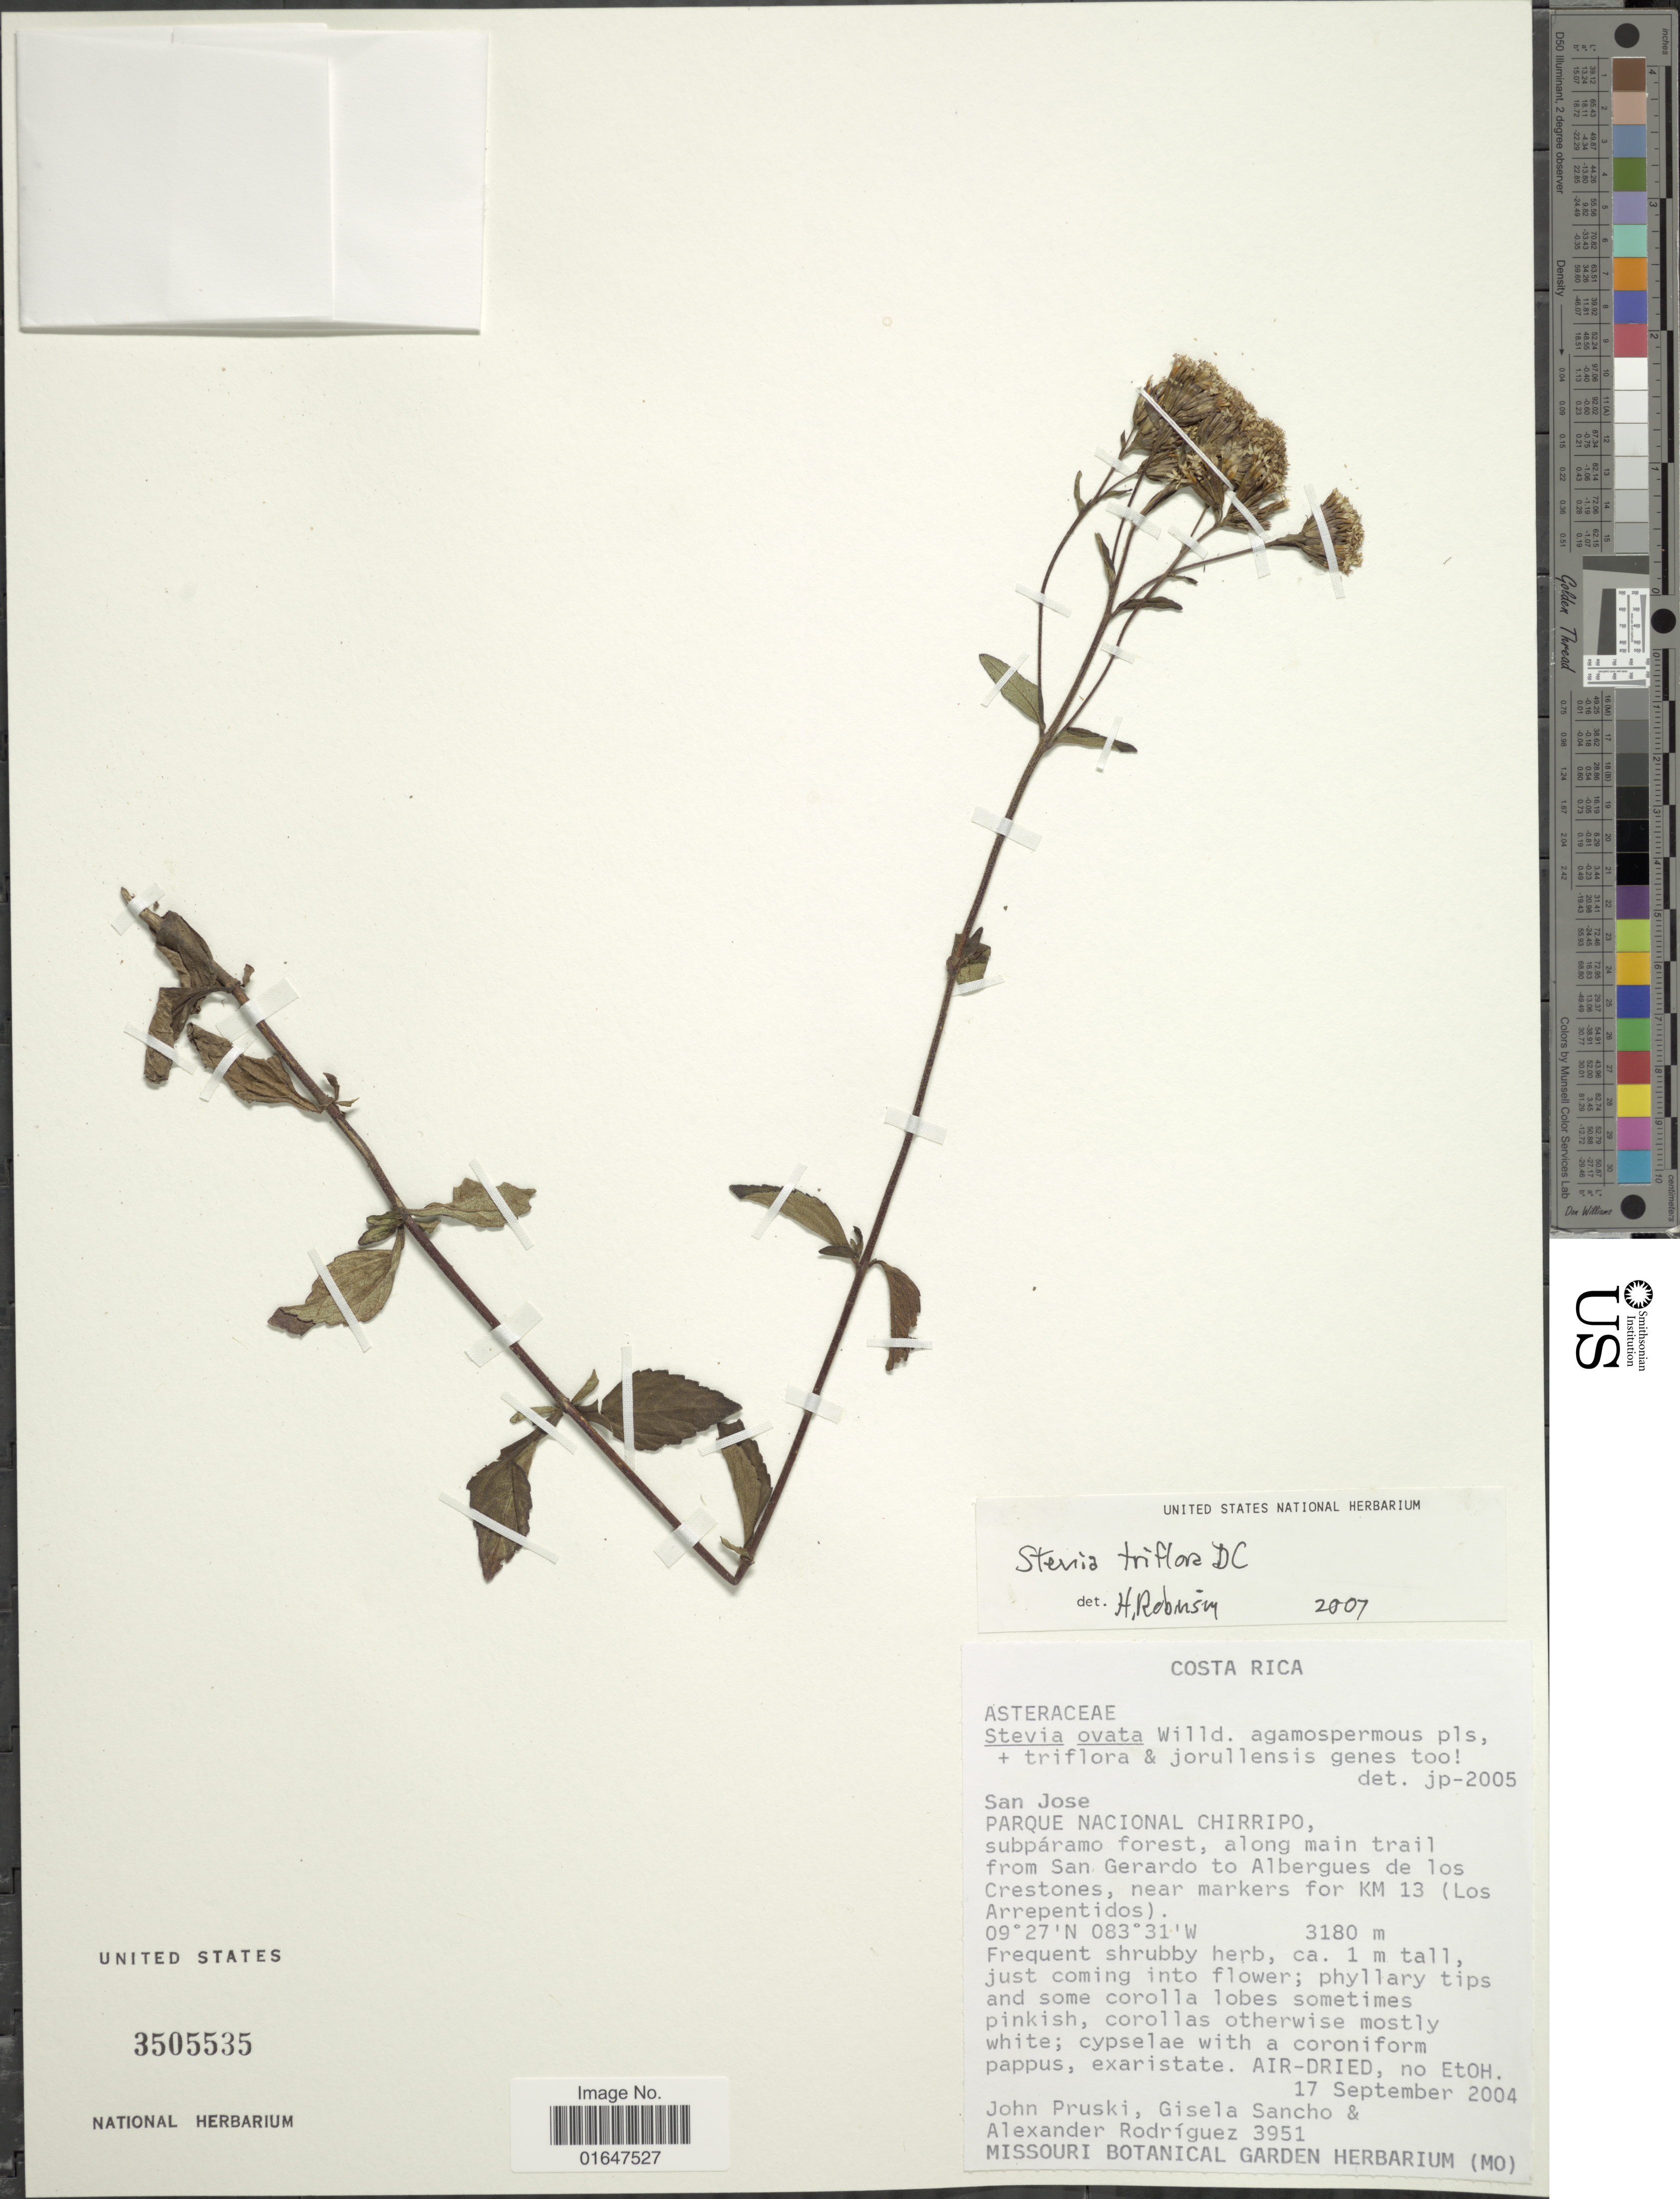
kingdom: Plantae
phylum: Tracheophyta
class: Magnoliopsida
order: Asterales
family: Asteraceae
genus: Stevia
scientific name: Stevia triflora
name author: DC.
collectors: J. F. Pruski, G. Sancho & A. Rodríguez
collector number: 3951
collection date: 2004-09-17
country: Costa Rica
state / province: San José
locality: Parque Nacional Chirripo, along main trail from San Gerardo to Albergues de los Crestones, near markers for KM 13 (Los Arrepentidos)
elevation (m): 3180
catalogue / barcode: US 3505535